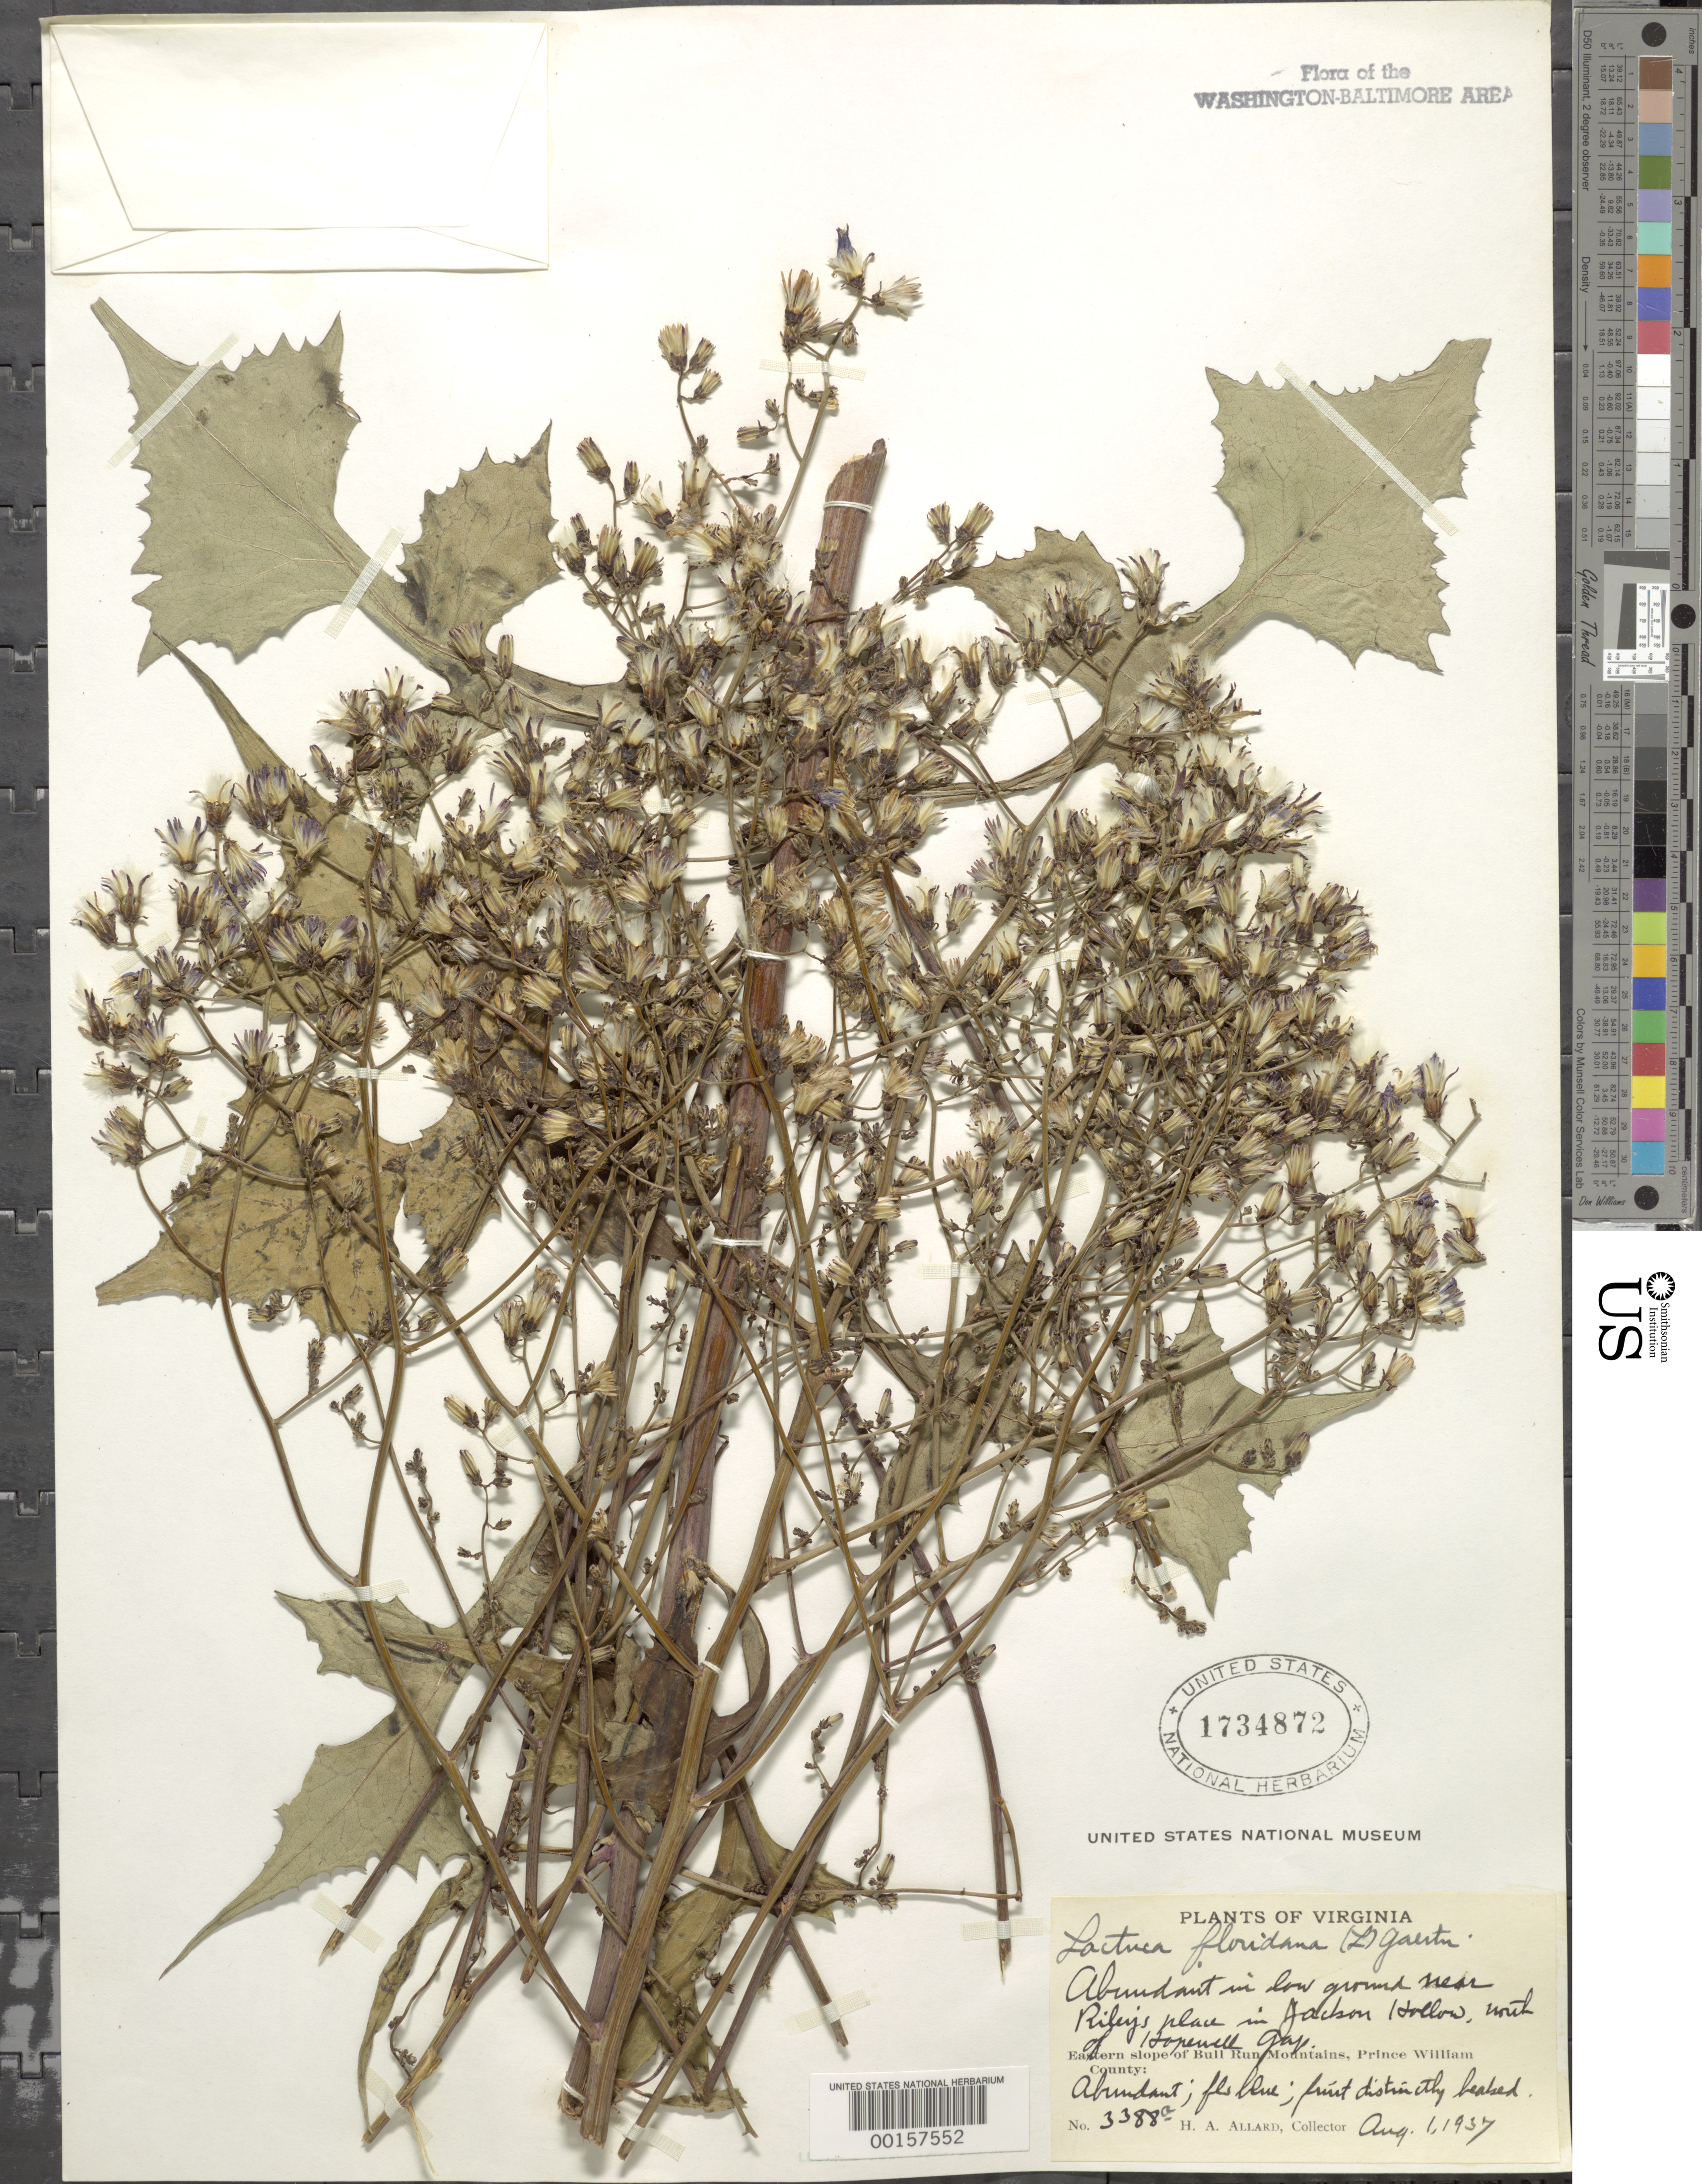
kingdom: Plantae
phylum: Tracheophyta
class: Magnoliopsida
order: Asterales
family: Asteraceae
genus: Lactuca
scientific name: Lactuca floridana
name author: (L.) Gaertn.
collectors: H. A. Allard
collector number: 3388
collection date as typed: -1 Aug 1937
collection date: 1937-08-01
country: United States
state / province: Virginia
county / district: Prince William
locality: North of Hopewell Gap Rileys place Jackson Hollow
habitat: Low ground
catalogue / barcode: US 1734872